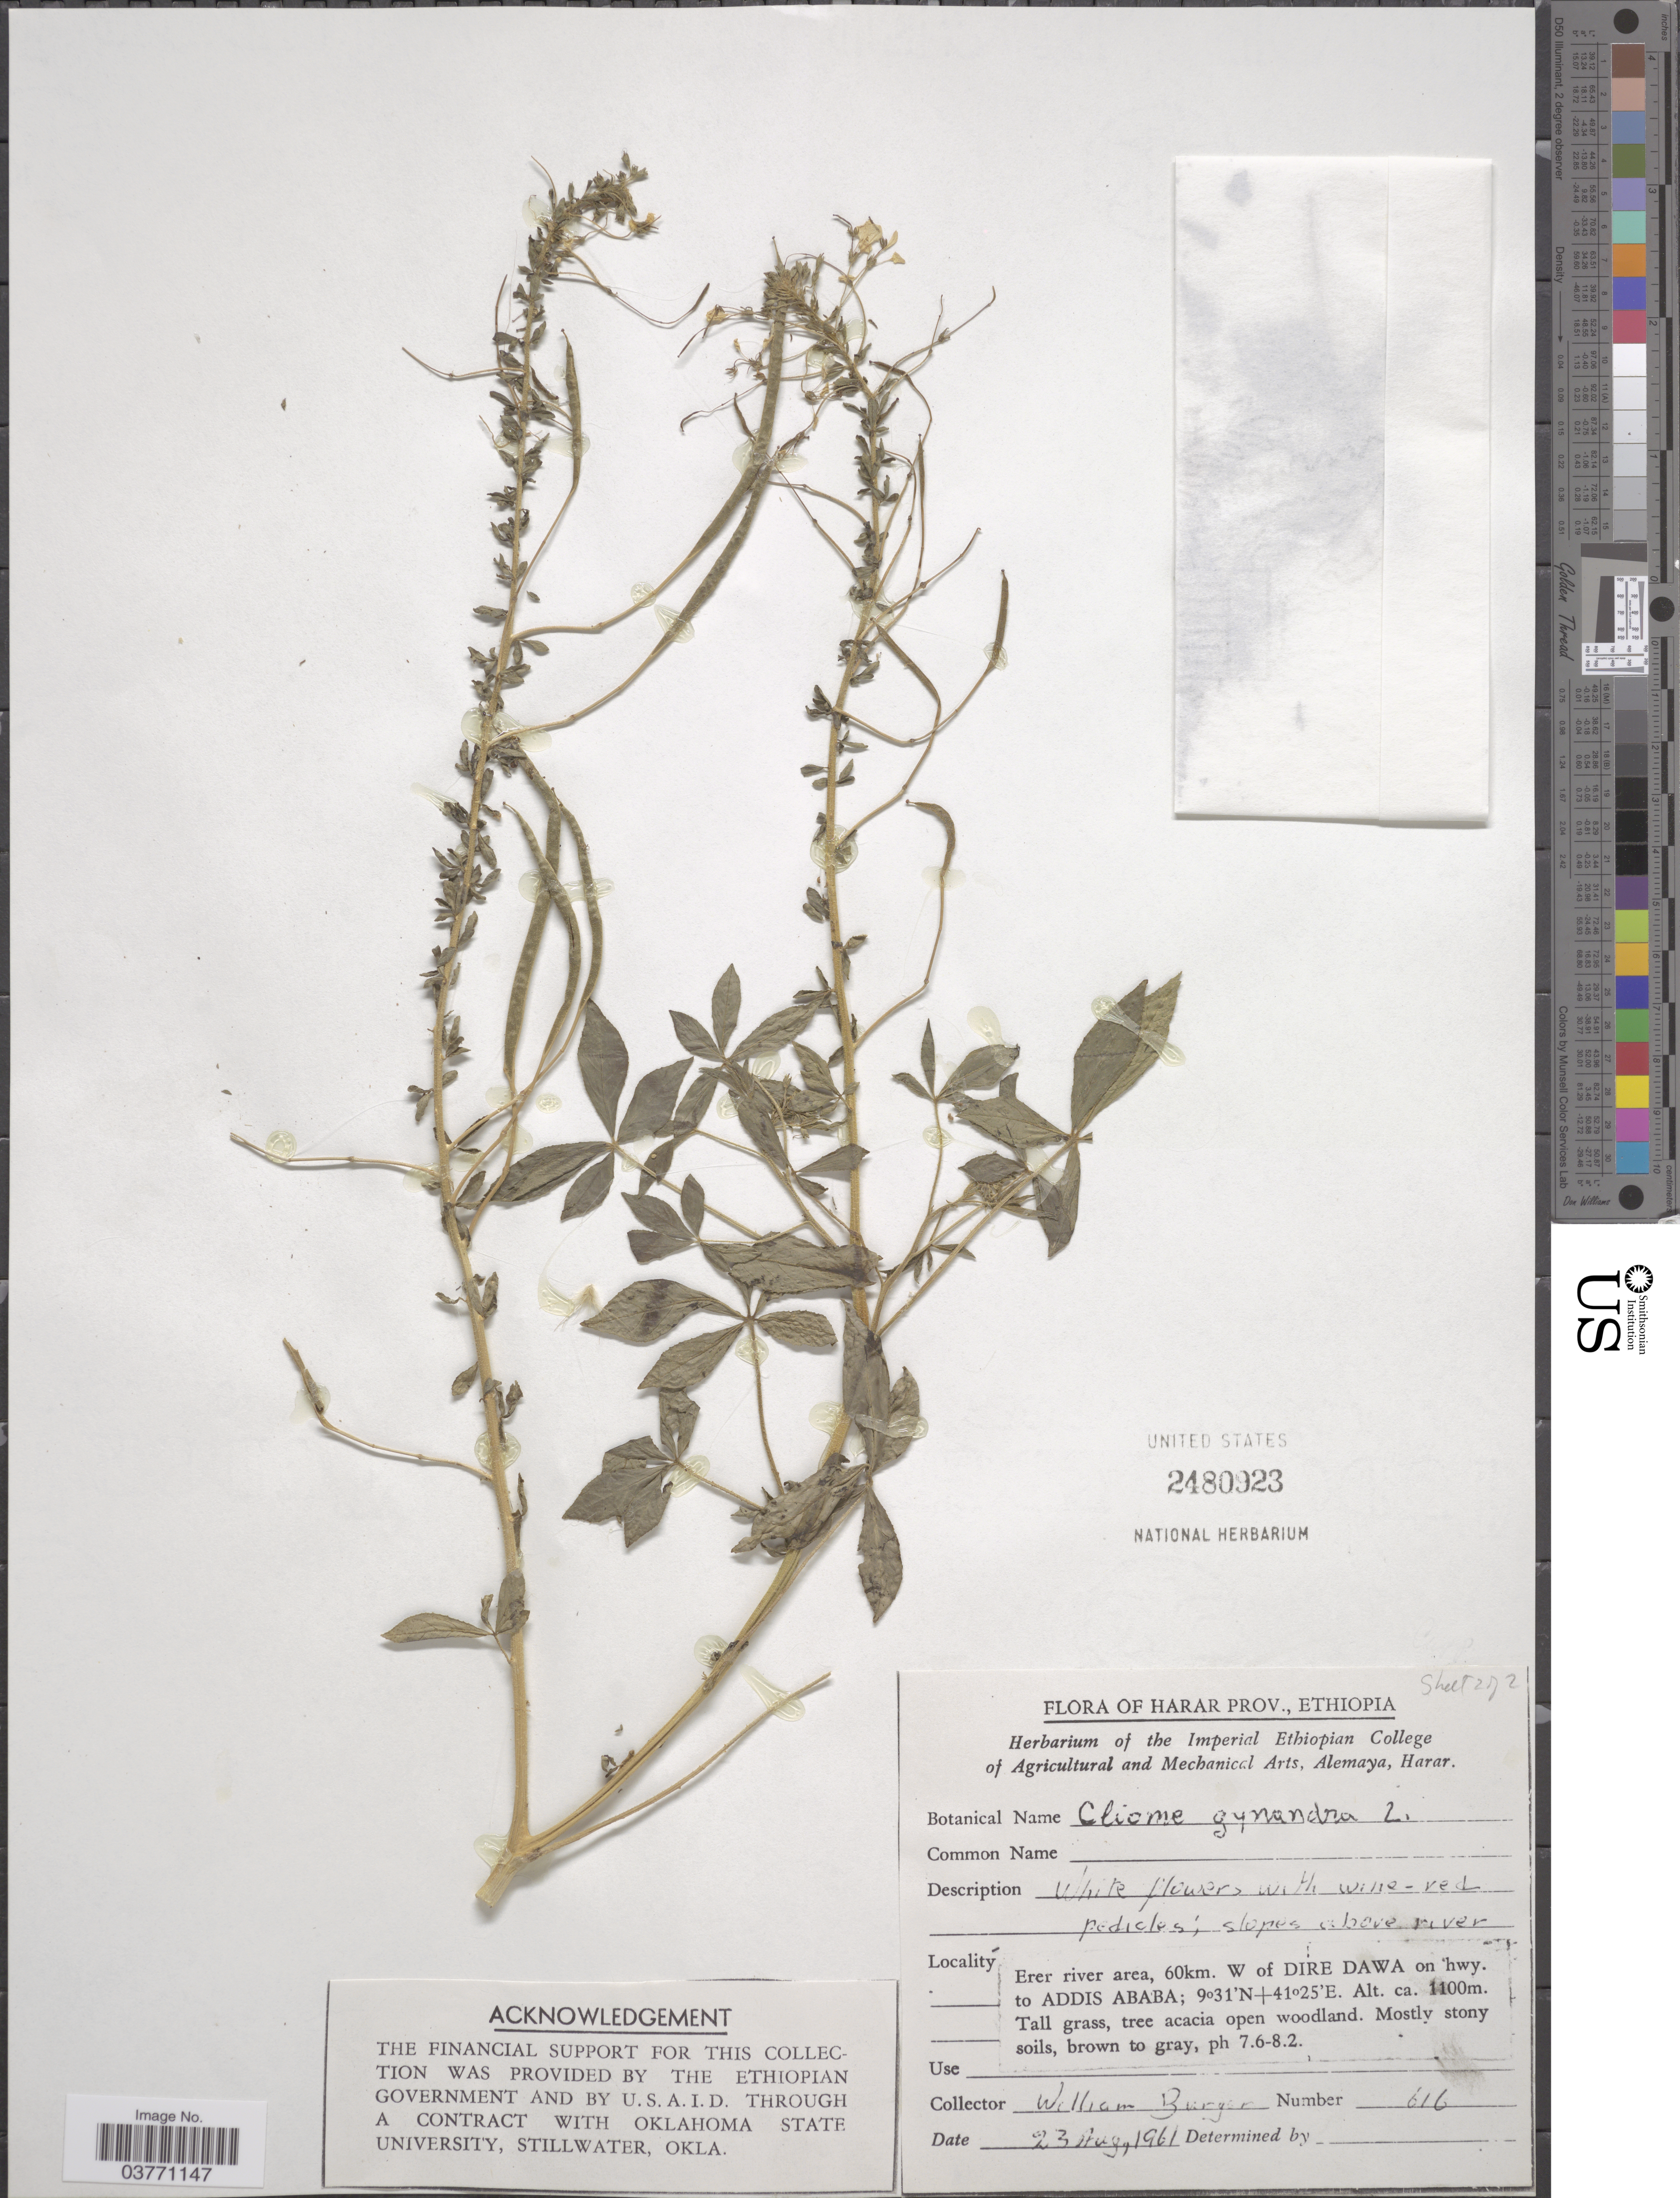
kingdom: Plantae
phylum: Tracheophyta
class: Magnoliopsida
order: Brassicales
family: Cleomaceae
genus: Gynandropsis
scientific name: Gynandropsis gynandra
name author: (L.) Briq.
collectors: W. Burger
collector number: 616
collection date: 1961-08-23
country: Ethiopia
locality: Harar Prov. Erer river area, 60km. W of Dire Dawa on hwy. to Addis Ababa.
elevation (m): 1100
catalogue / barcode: US 2480923